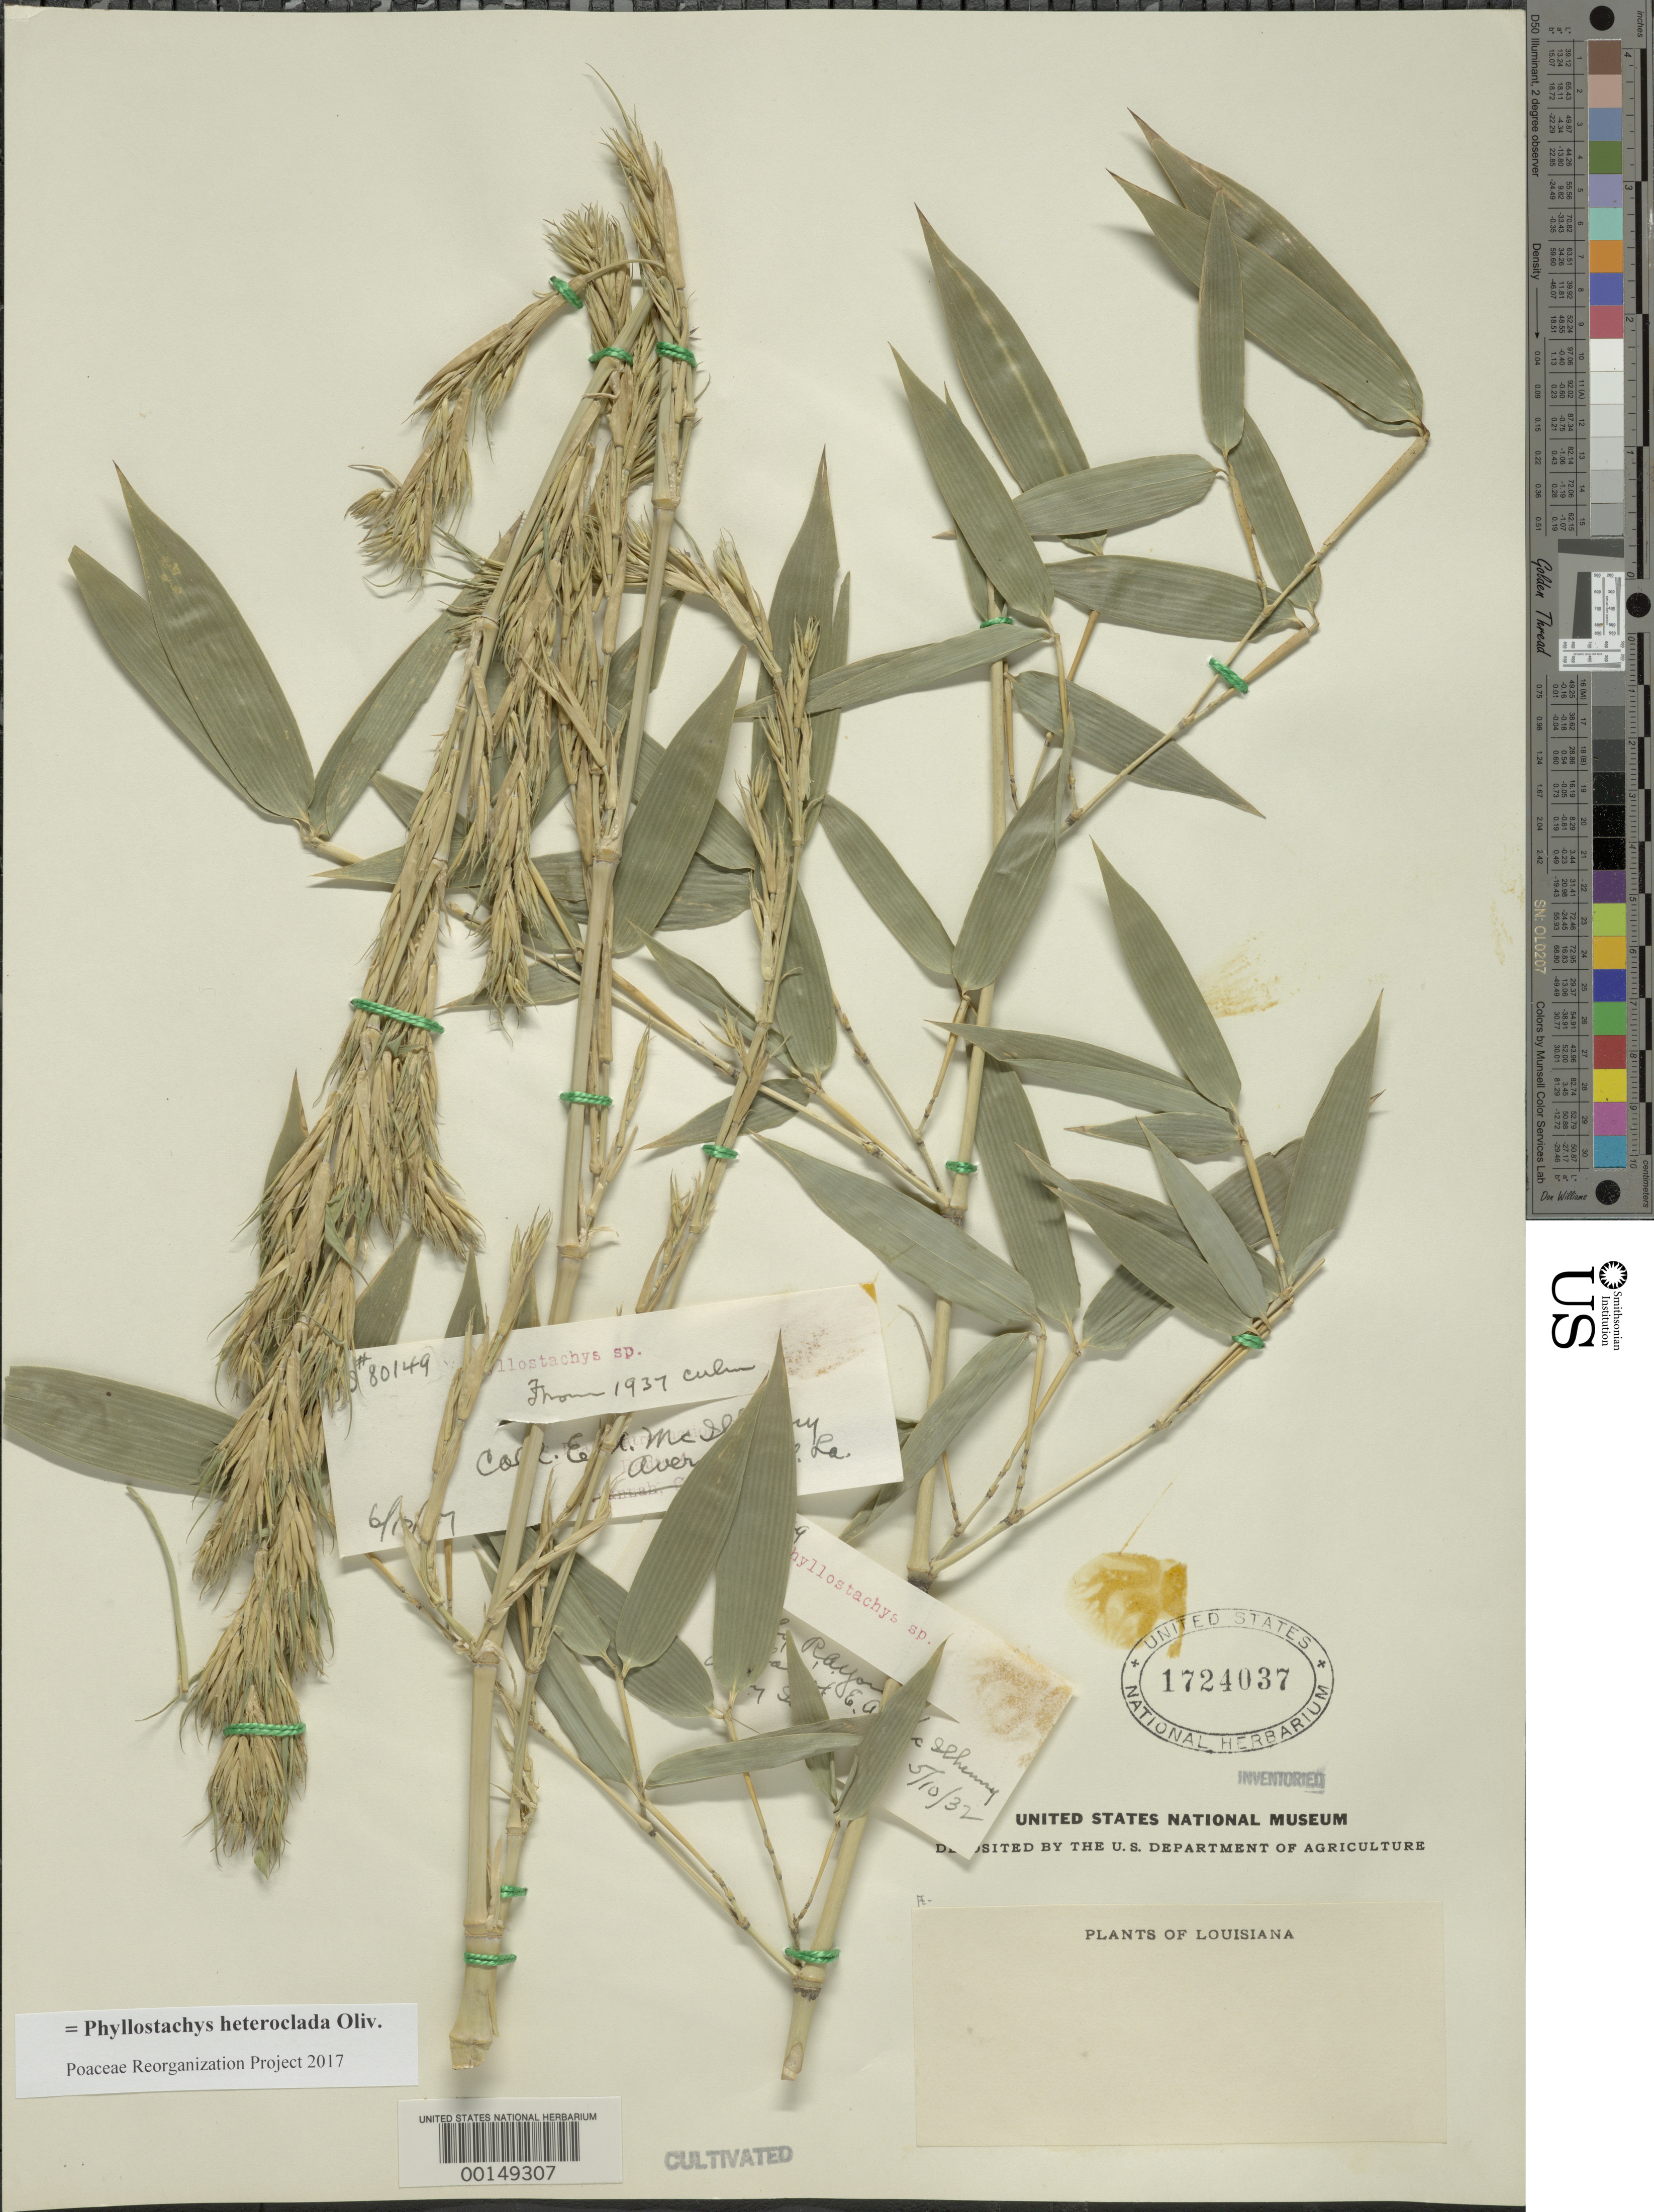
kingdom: Plantae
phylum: Tracheophyta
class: Liliopsida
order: Poales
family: Poaceae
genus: Phyllostachys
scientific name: Phyllostachys heteroclada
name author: Oliv.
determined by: Poaceae Reorganization Project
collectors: E. McIlhenny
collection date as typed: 10 May 1932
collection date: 1932-05-10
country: United States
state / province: Louisiana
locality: Avery island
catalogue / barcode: US 1724037